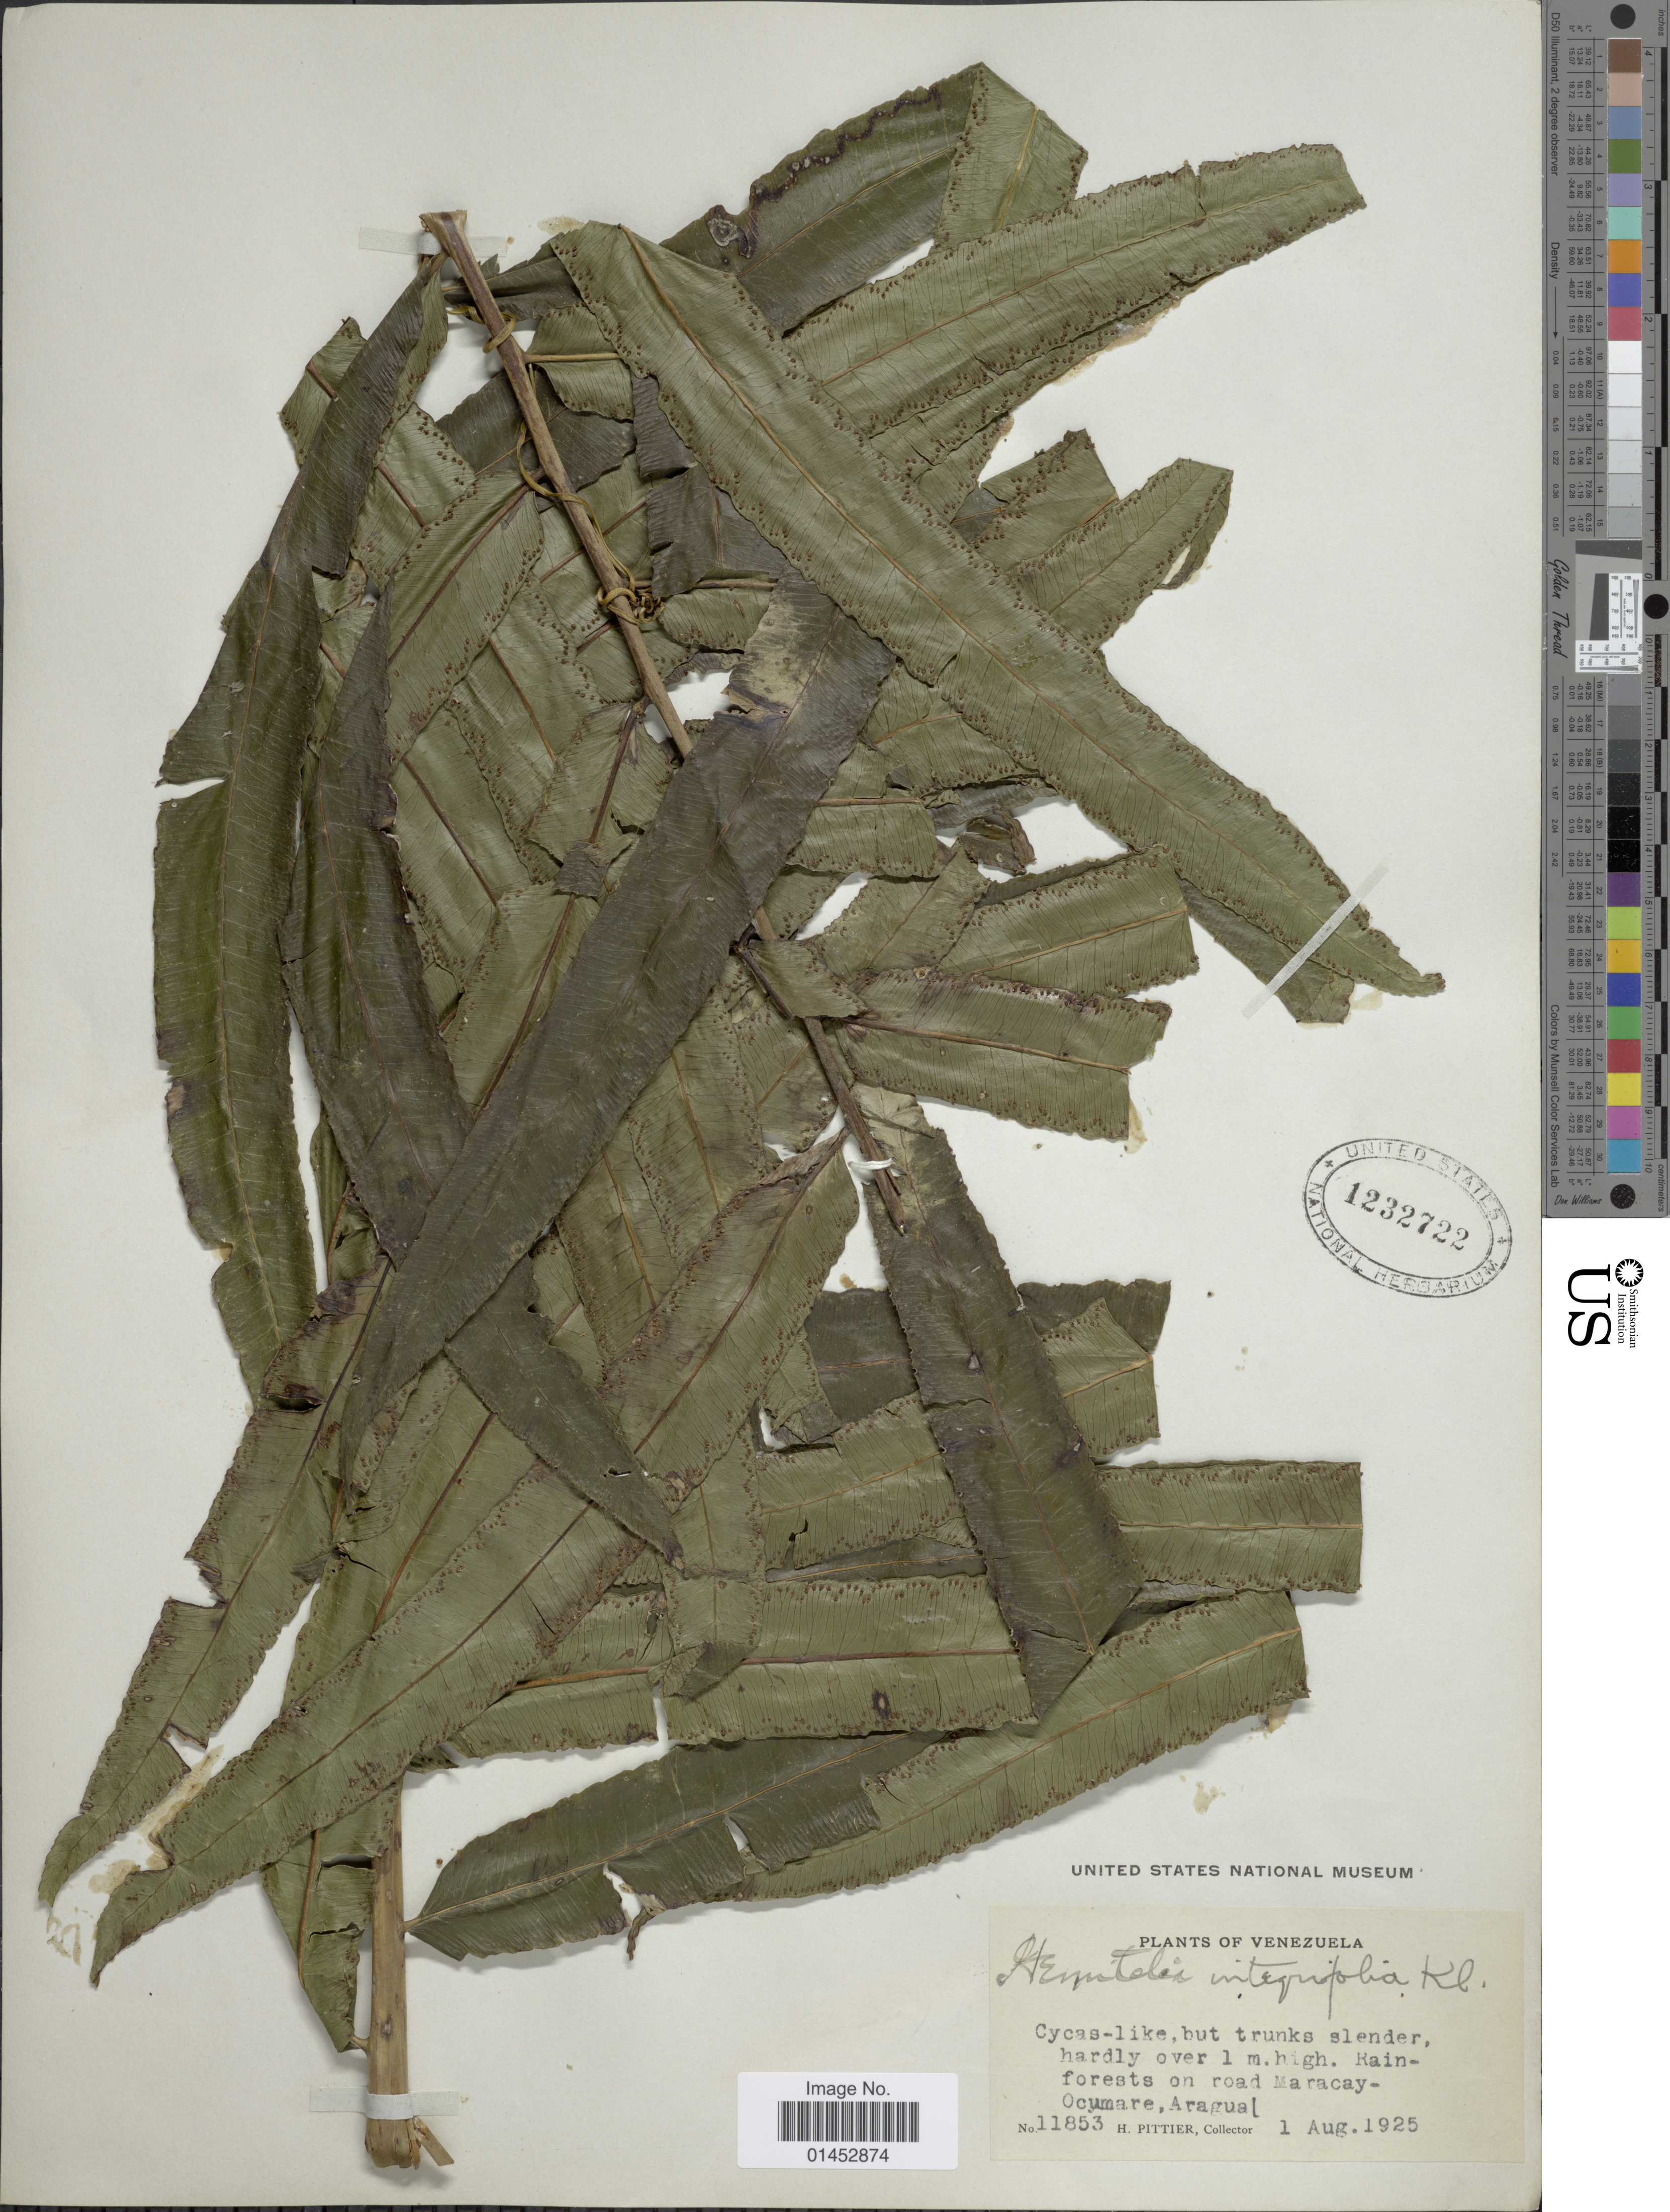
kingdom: Plantae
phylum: Tracheophyta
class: Polypodiopsida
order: Cyatheales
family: Cyatheaceae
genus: Cyathea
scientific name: Cyathea speciosa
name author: Humb. & Bonpl. ex Willd.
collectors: H. F. Pittier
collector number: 11853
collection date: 1925-08-01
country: Venezuela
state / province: Aragua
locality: Rainforest on road Maracay-Ocumare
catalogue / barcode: US 1232722